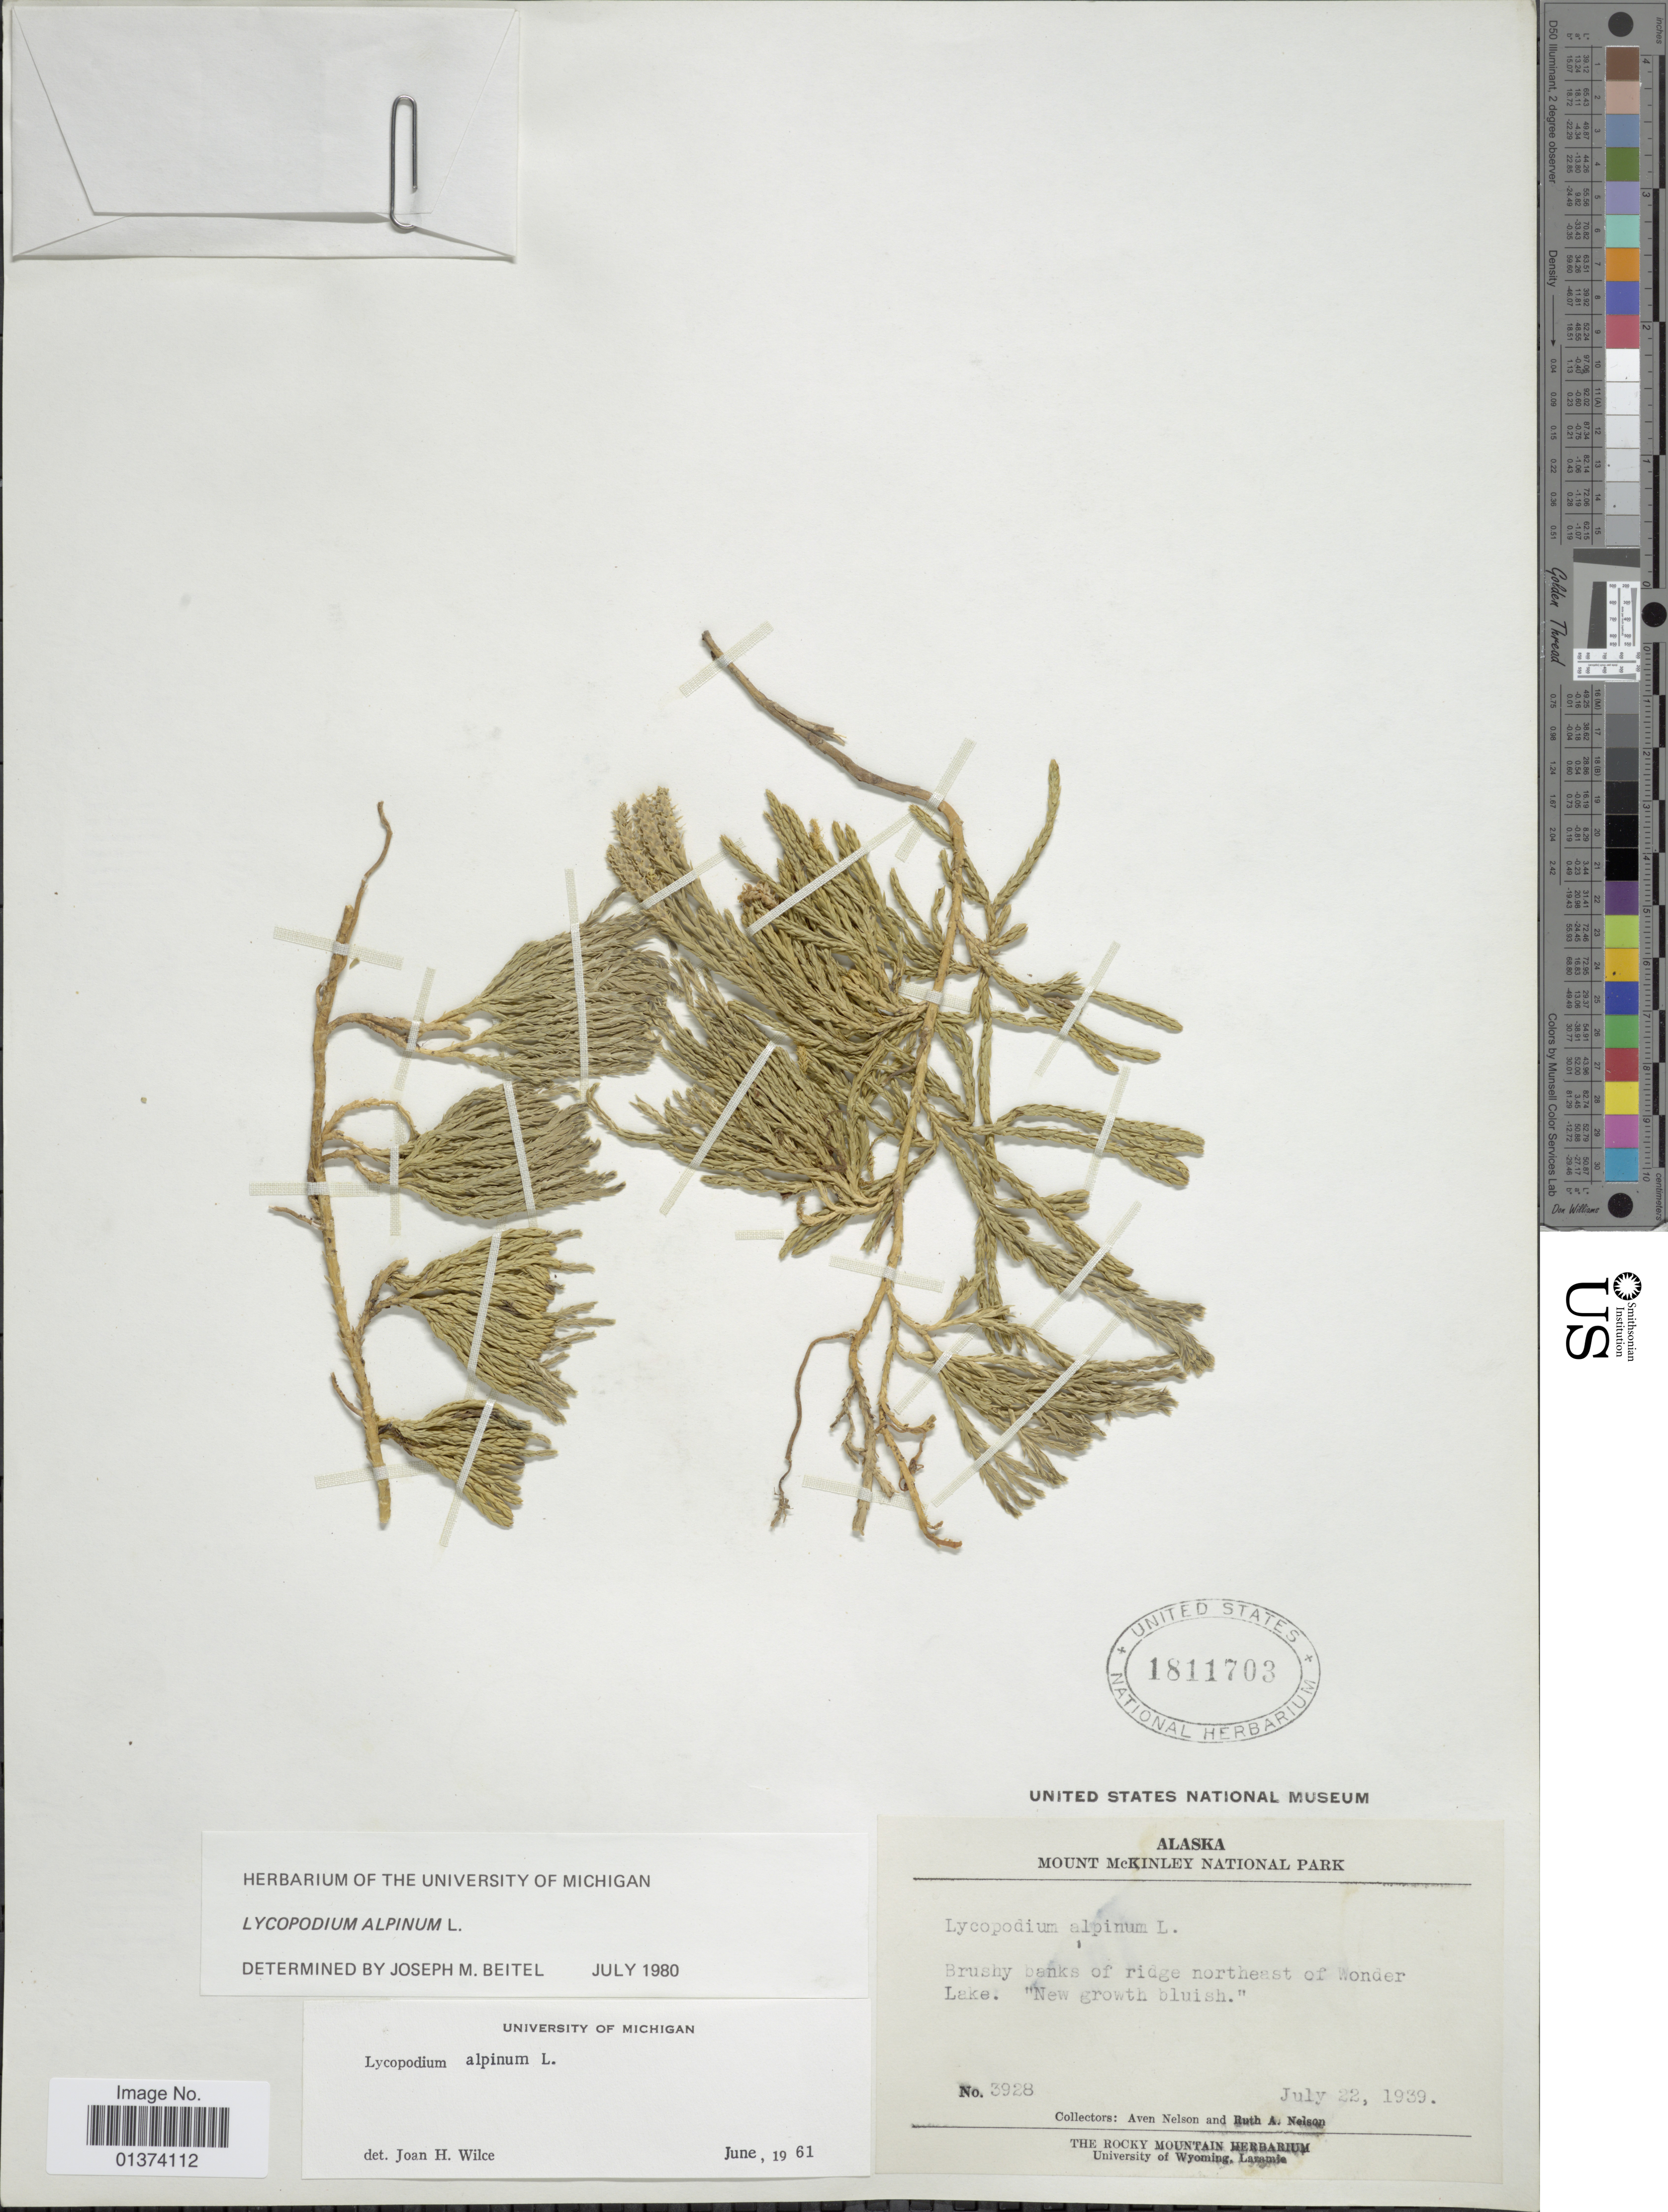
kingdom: Plantae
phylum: Tracheophyta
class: Lycopodiopsida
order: Lycopodiales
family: Lycopodiaceae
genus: Diphasiastrum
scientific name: Diphasiastrum alpinum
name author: (L.) Holub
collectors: A. Nelson & R. A. Nelson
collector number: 3928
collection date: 1939-07-22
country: United States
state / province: Alaska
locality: Brushy banks of ridge northeast of Wonder Lake. "New growth bluish"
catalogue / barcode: US 1811703